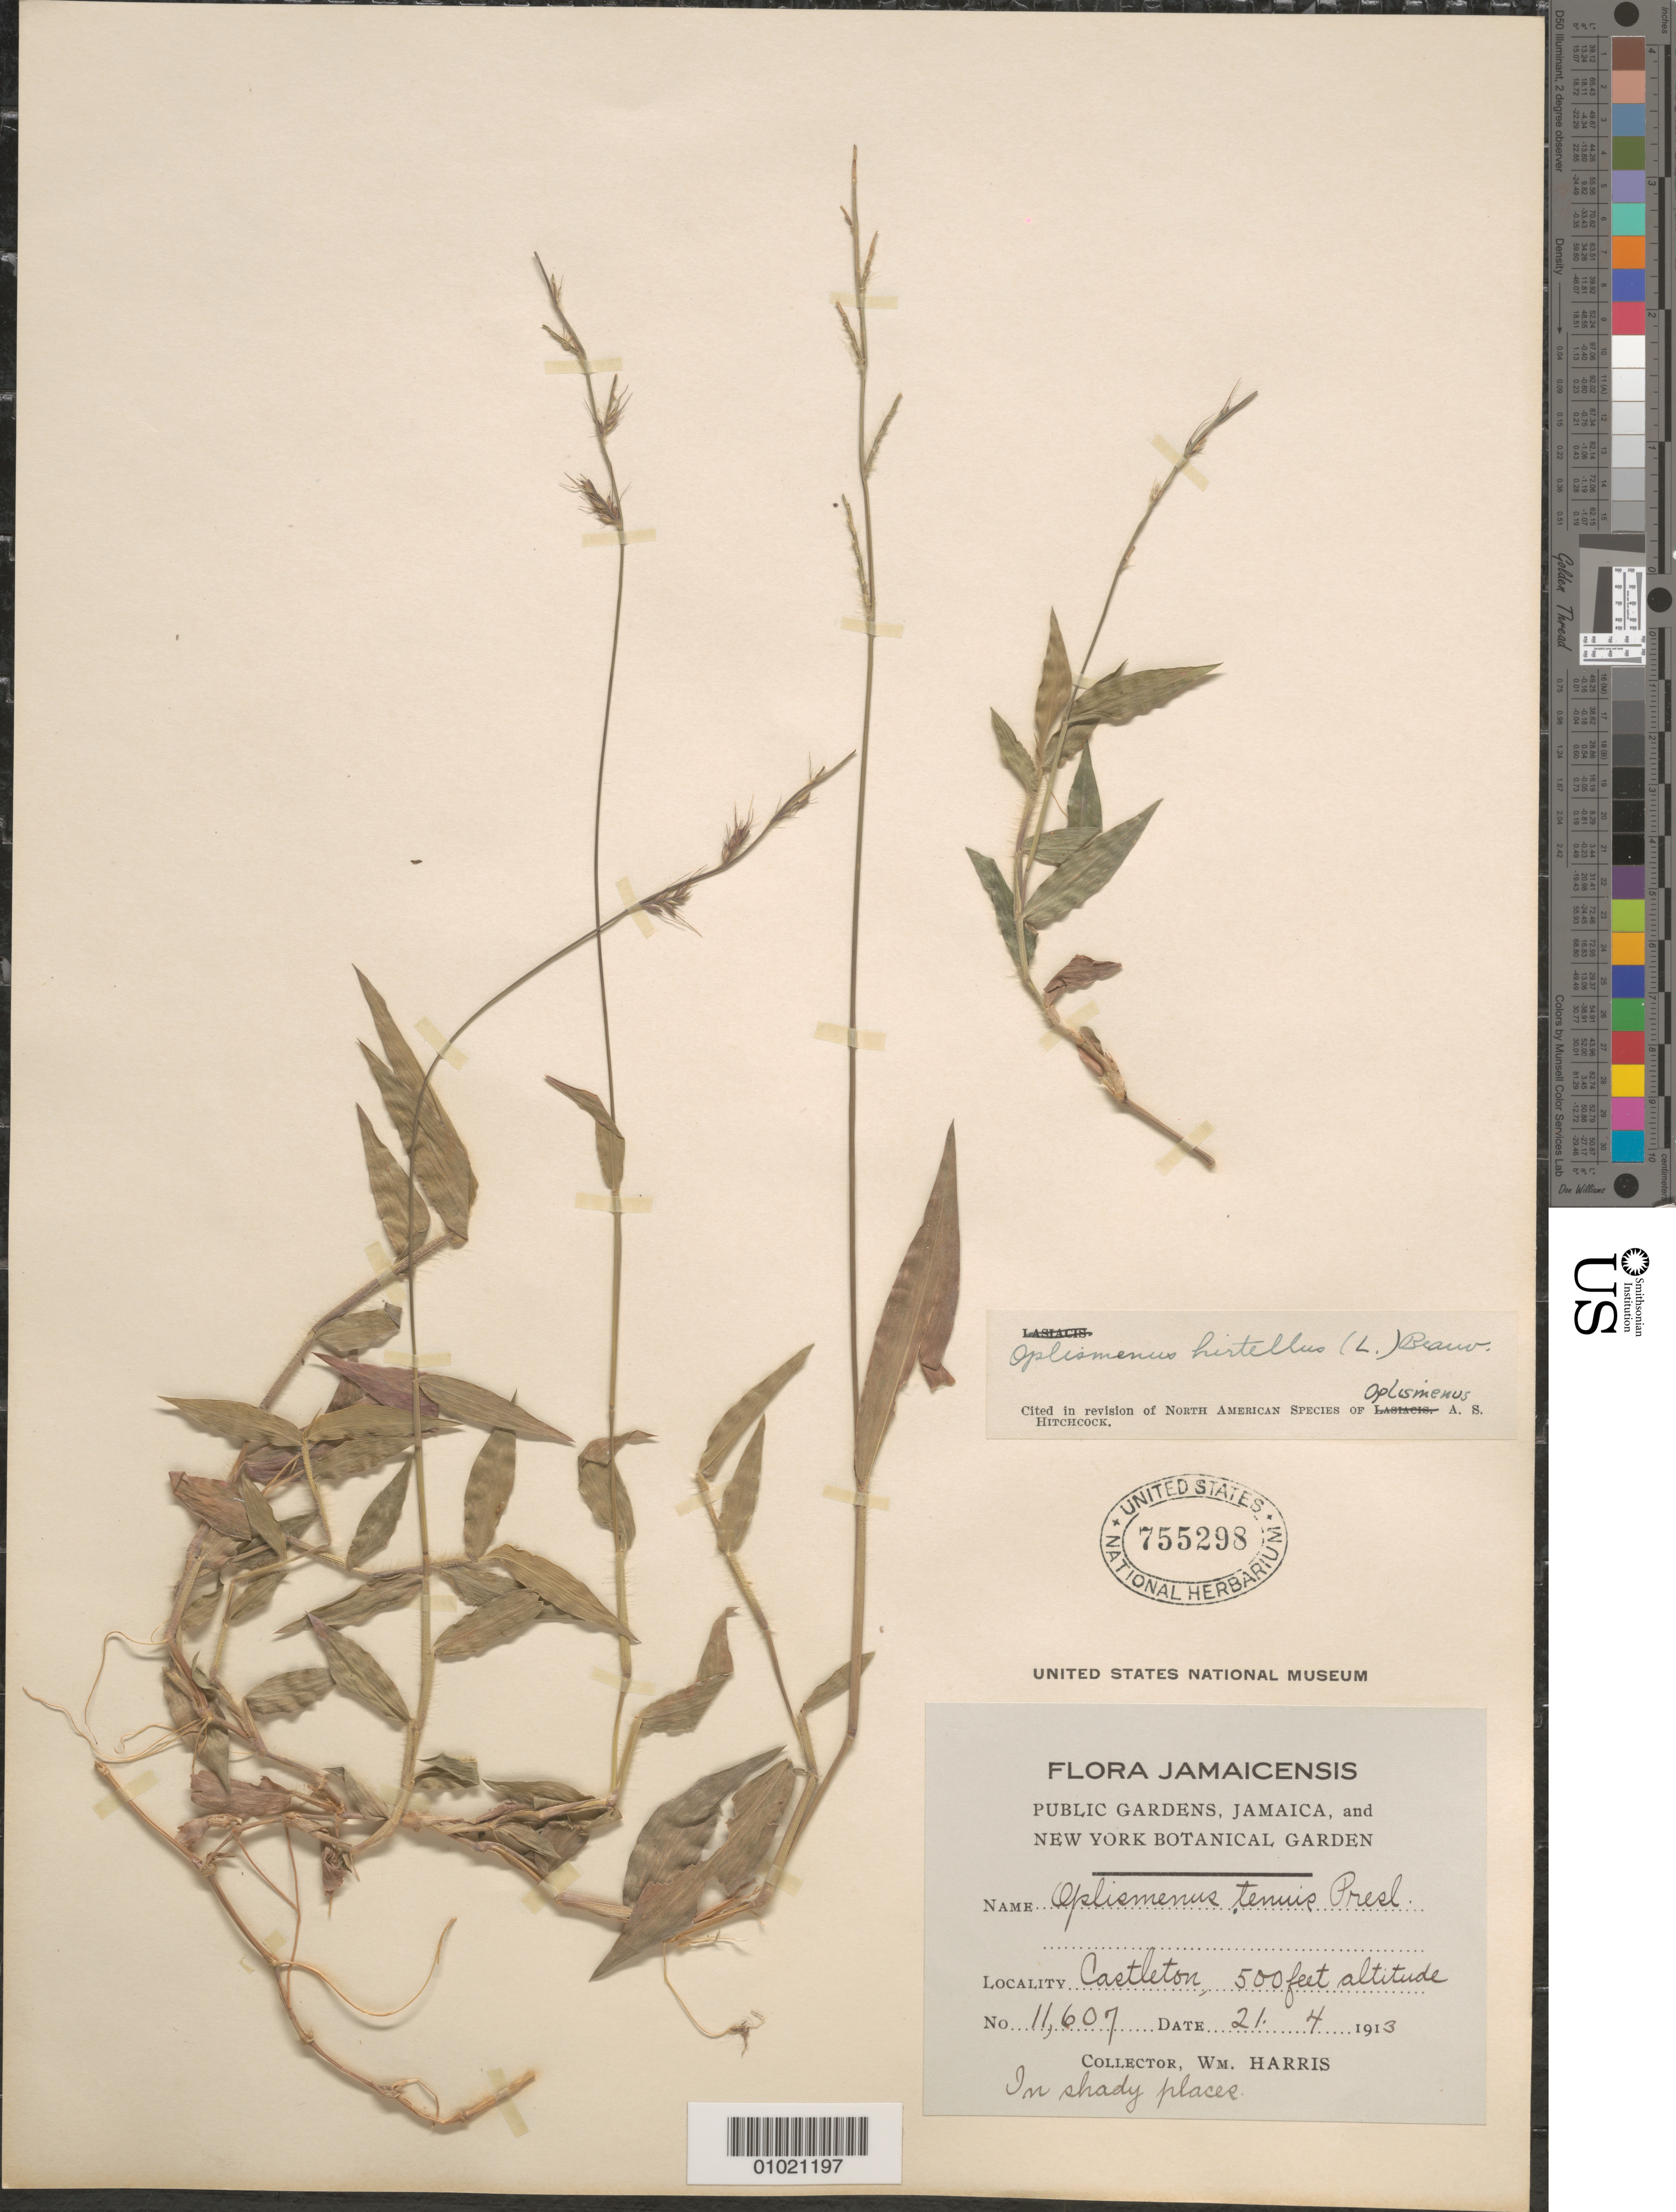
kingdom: Plantae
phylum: Tracheophyta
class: Liliopsida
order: Poales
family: Poaceae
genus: Oplismenus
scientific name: Oplismenus hirtellus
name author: (L.) P. Beauv.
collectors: W. Harris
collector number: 11607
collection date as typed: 21 Apr 1913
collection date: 1913-04-21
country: Jamaica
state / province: Saint Andrew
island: Jamaica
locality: Castleton, in shady places.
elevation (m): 152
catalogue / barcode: US 755298